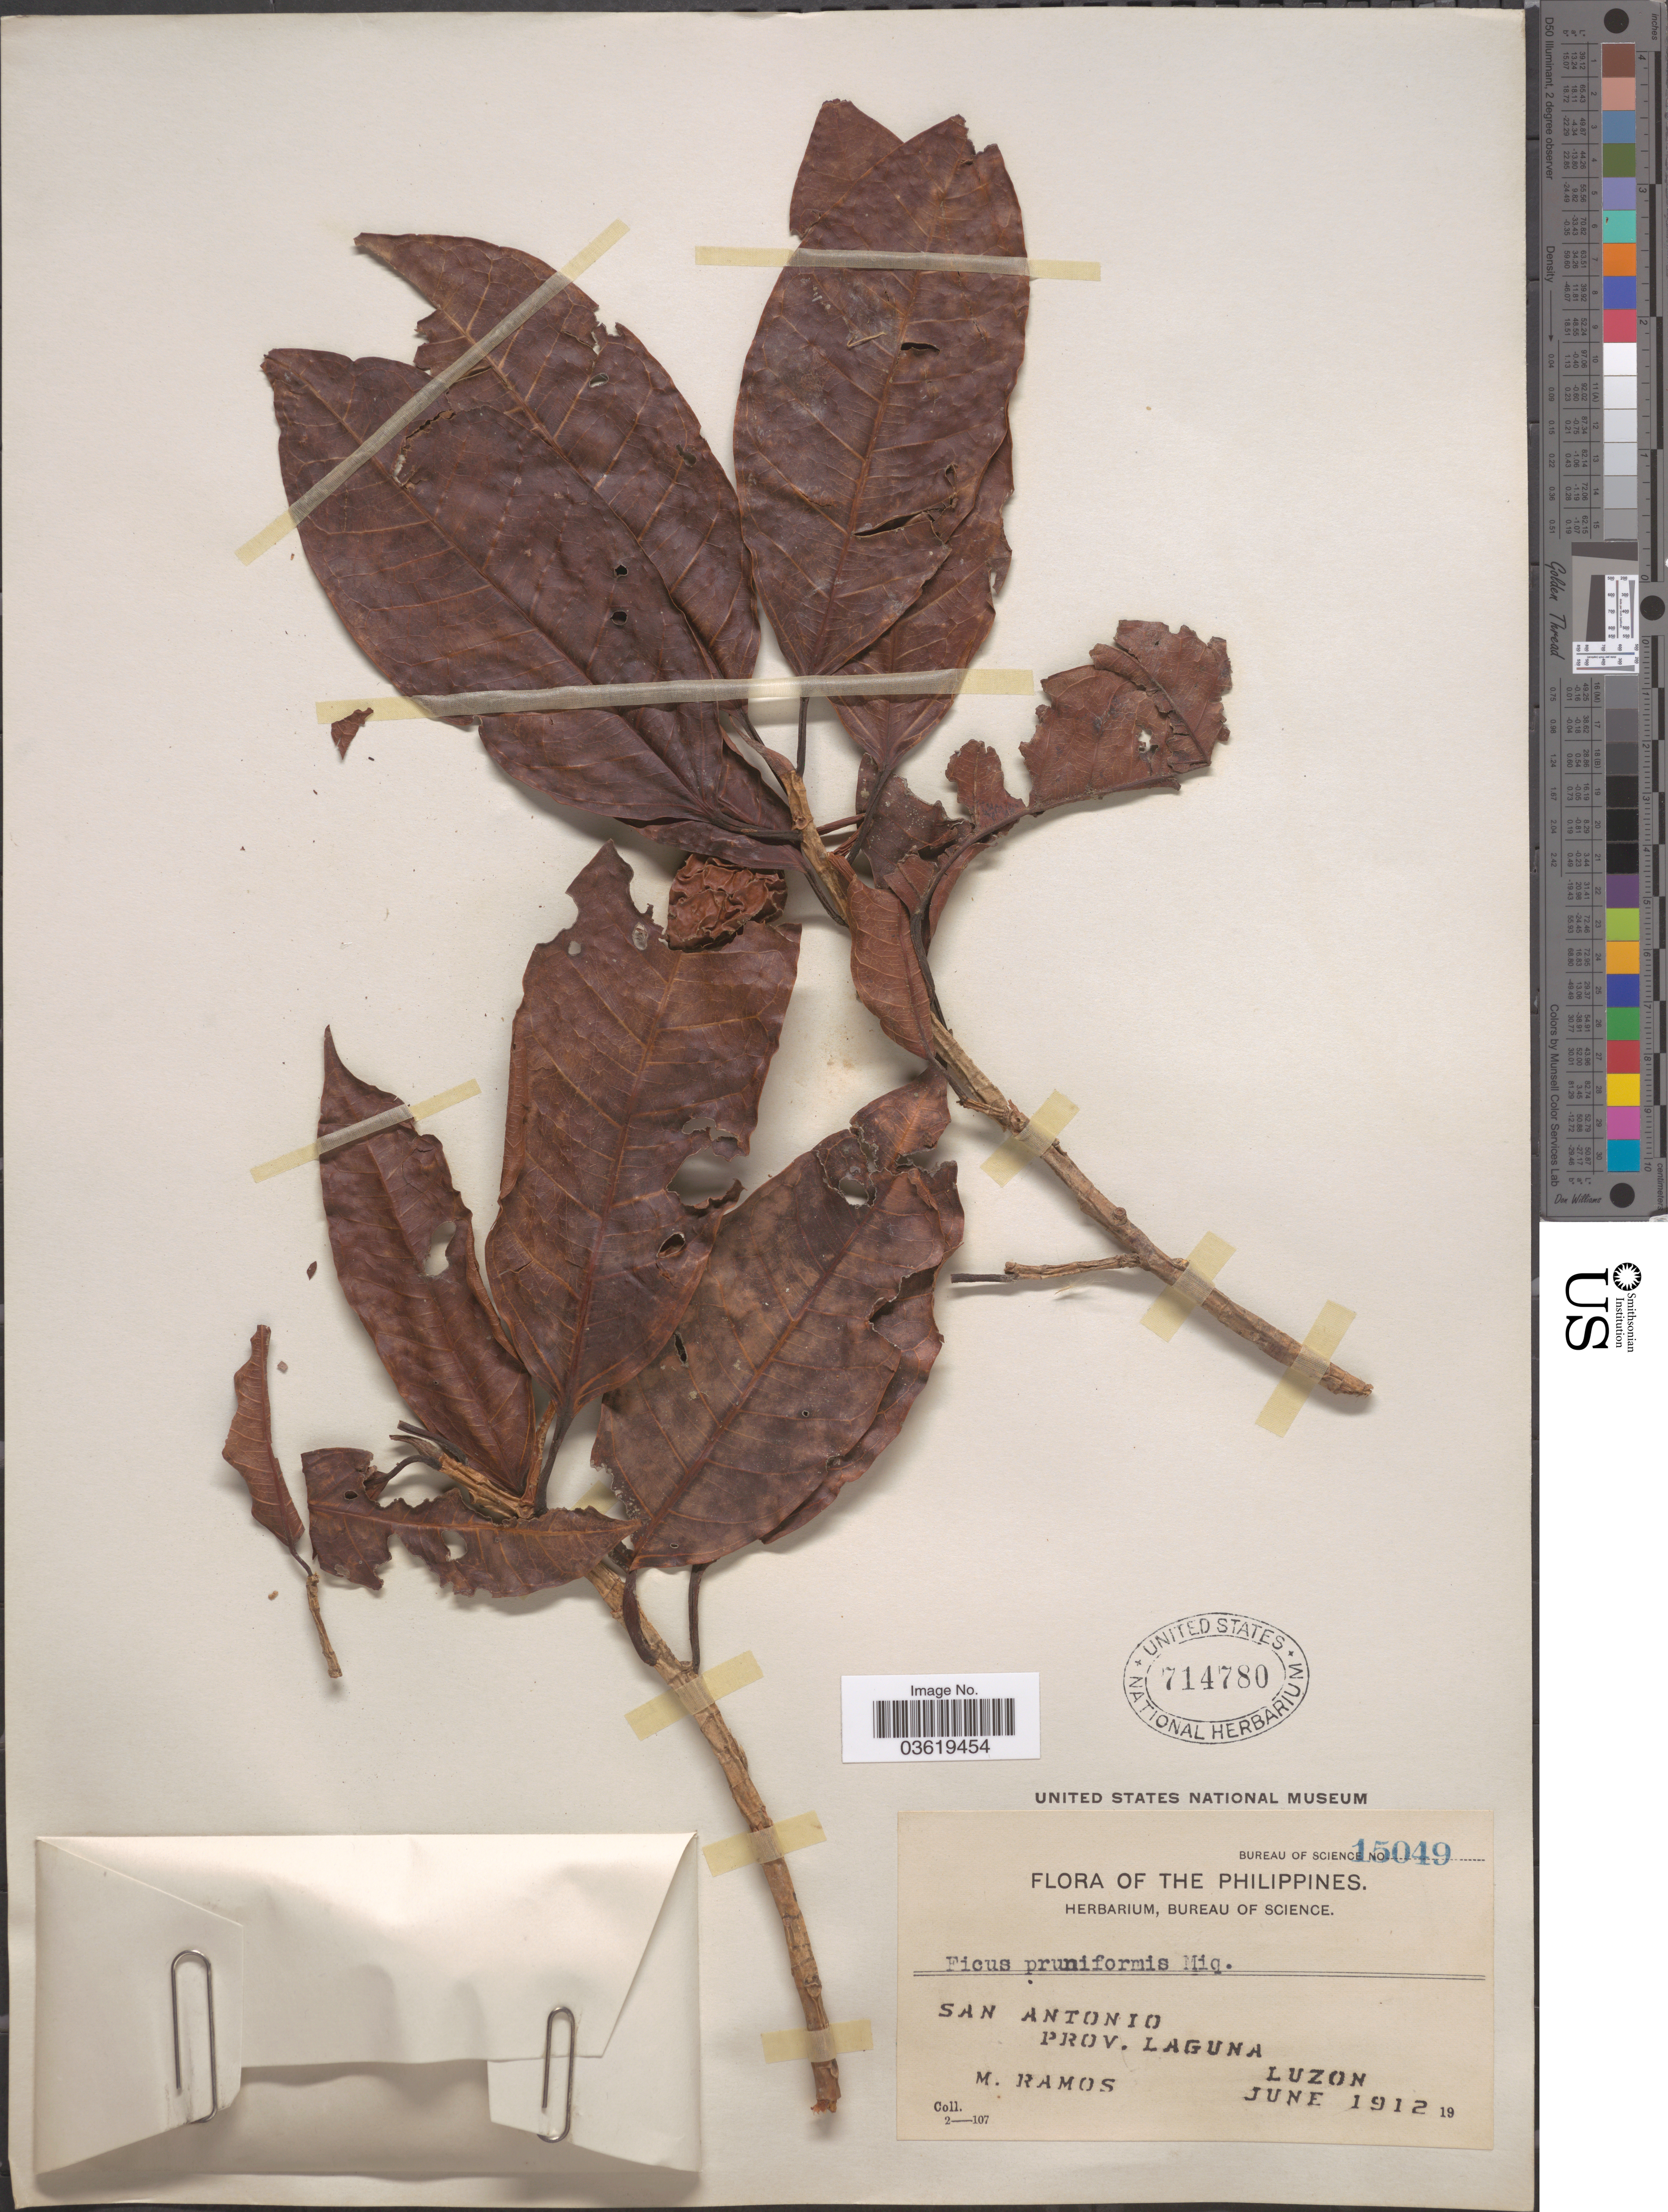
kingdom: Plantae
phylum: Tracheophyta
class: Magnoliopsida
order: Rosales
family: Moraceae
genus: Ficus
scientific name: Ficus pruniformis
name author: Blume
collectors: M. Ramos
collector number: Bureau of Science 15049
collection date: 1912-06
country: Philippines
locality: San Antonio Prov. Laguna. Luzon.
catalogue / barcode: US 714780